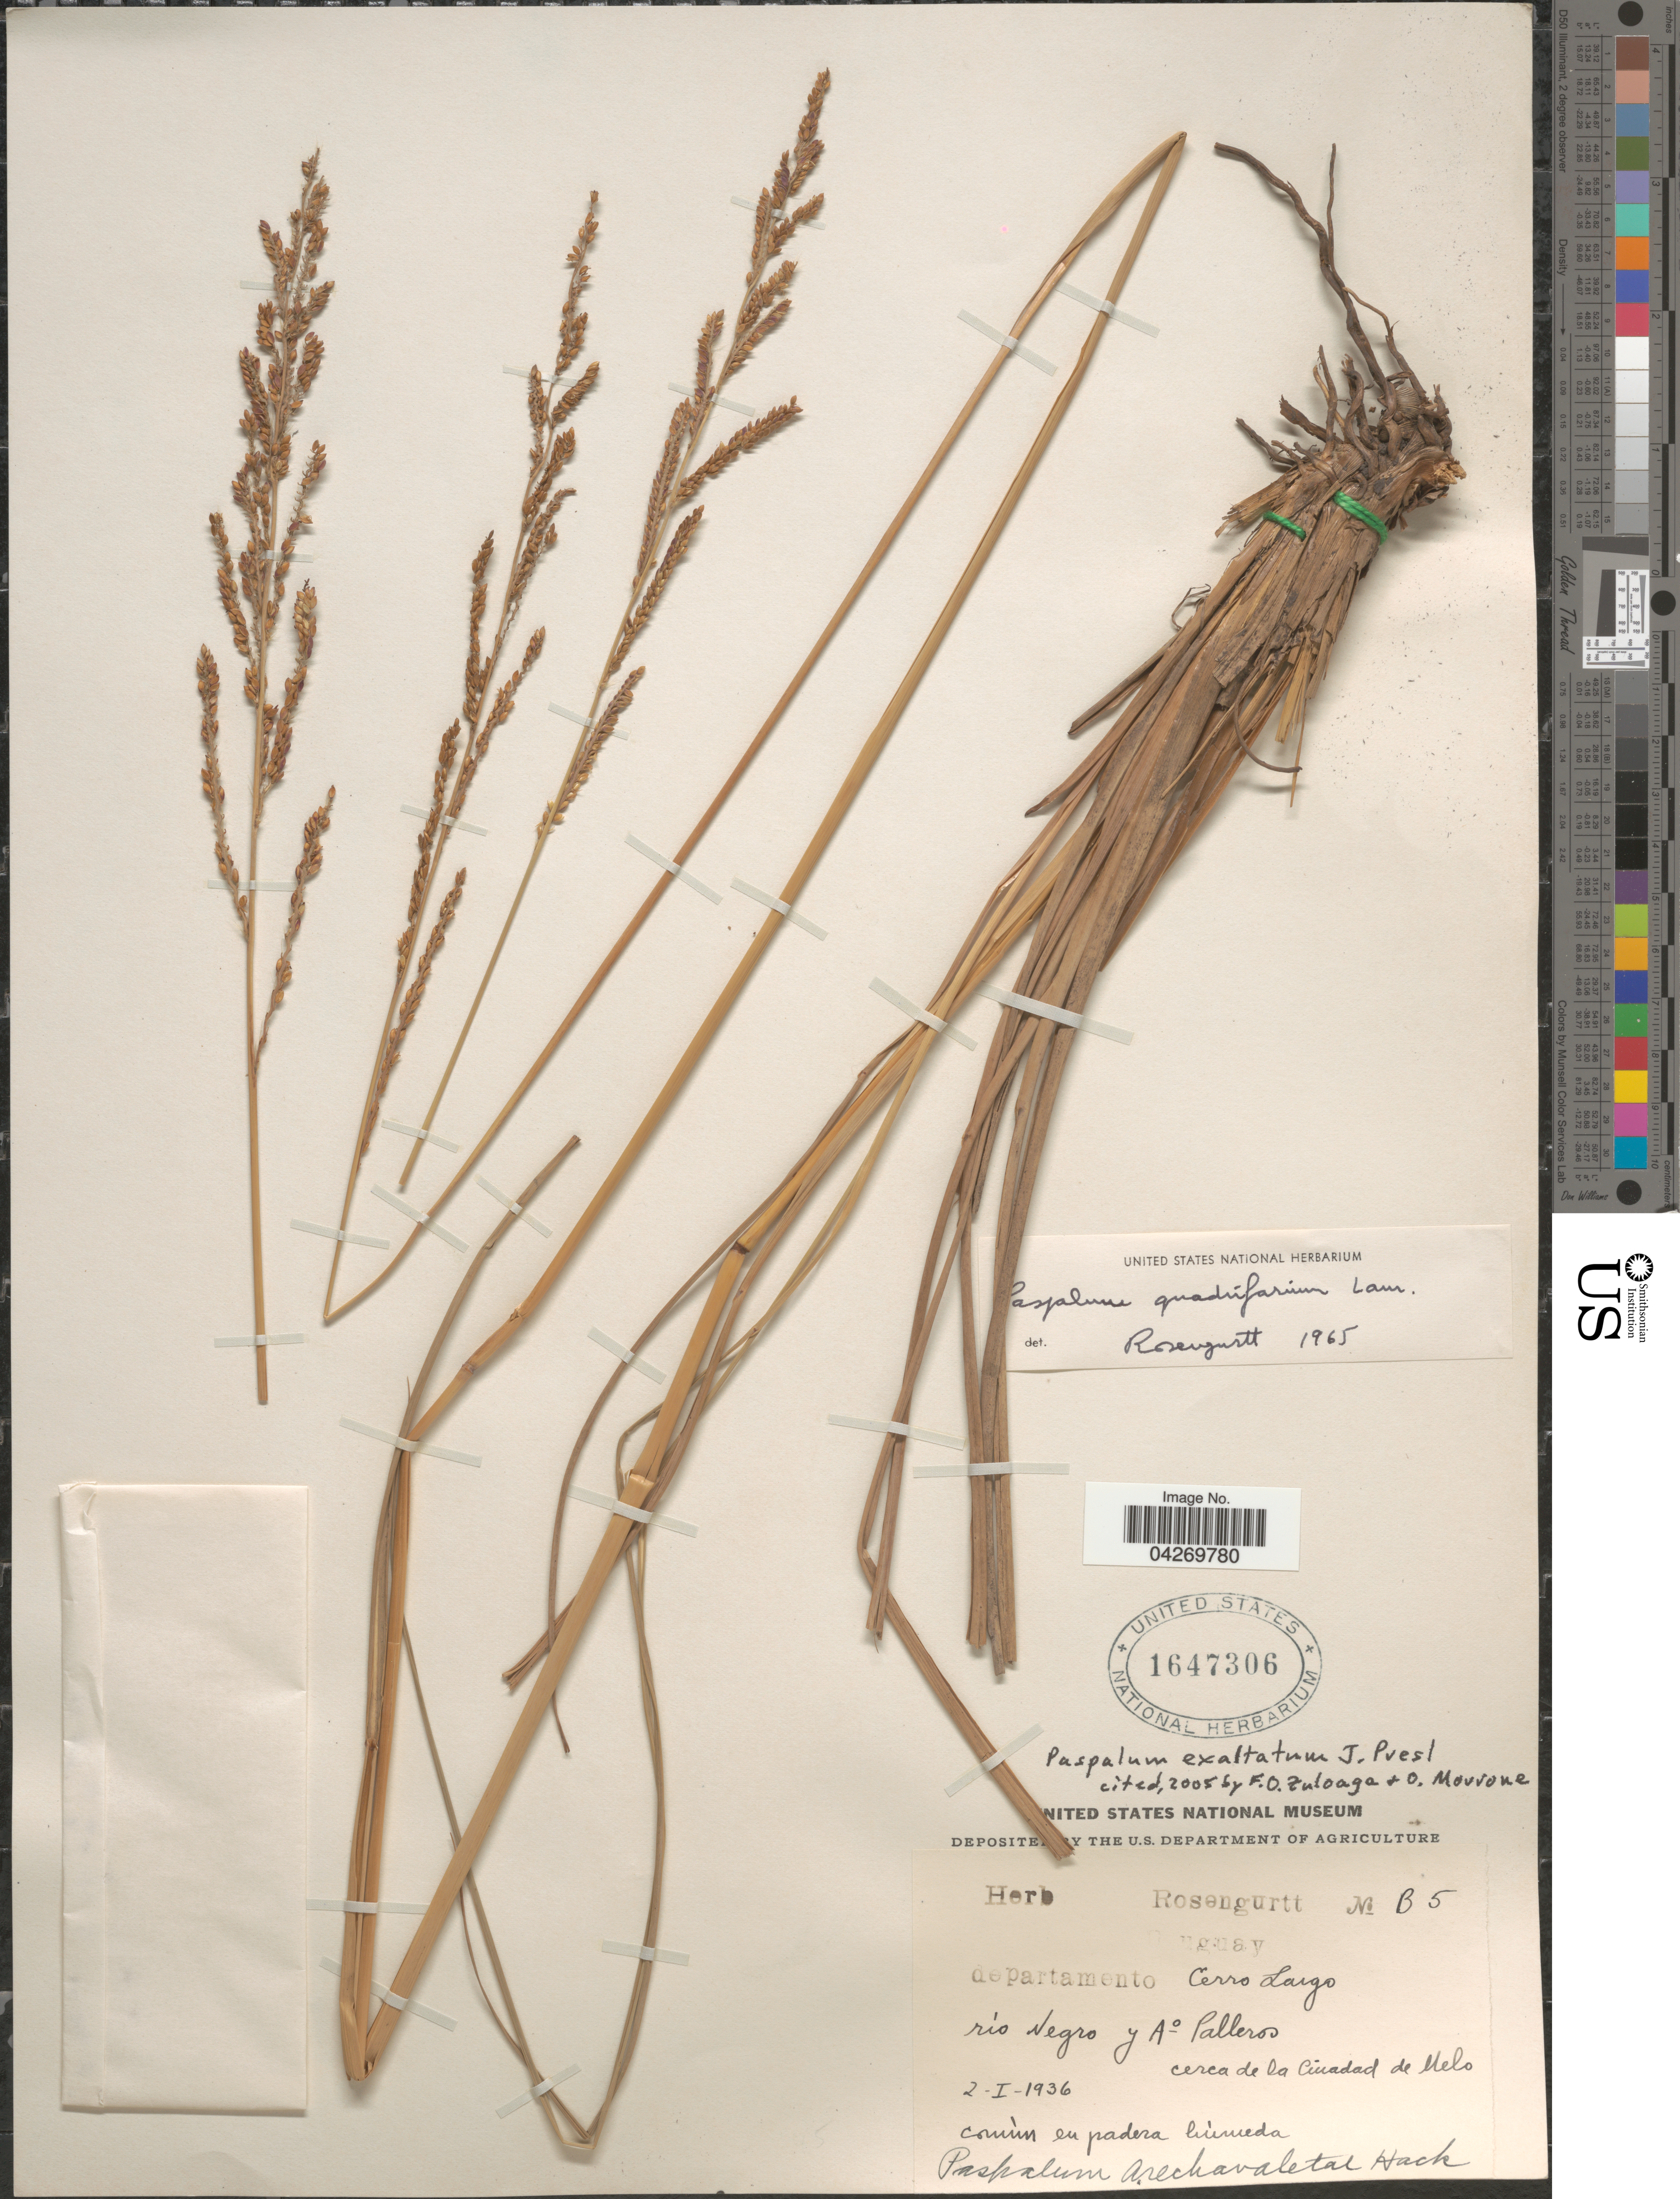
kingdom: Plantae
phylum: Tracheophyta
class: Liliopsida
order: Poales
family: Poaceae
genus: Paspalum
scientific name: Paspalum exaltatum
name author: J. Presl in C. Presl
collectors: ex herb. Rosengurtt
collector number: B5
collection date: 1936-01-02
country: Uruguay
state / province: Cerro Largo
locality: Departamento Cerro Largo. Río Negro y Ao Palleros cerca de la ciudad de Melo.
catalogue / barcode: US 1647306